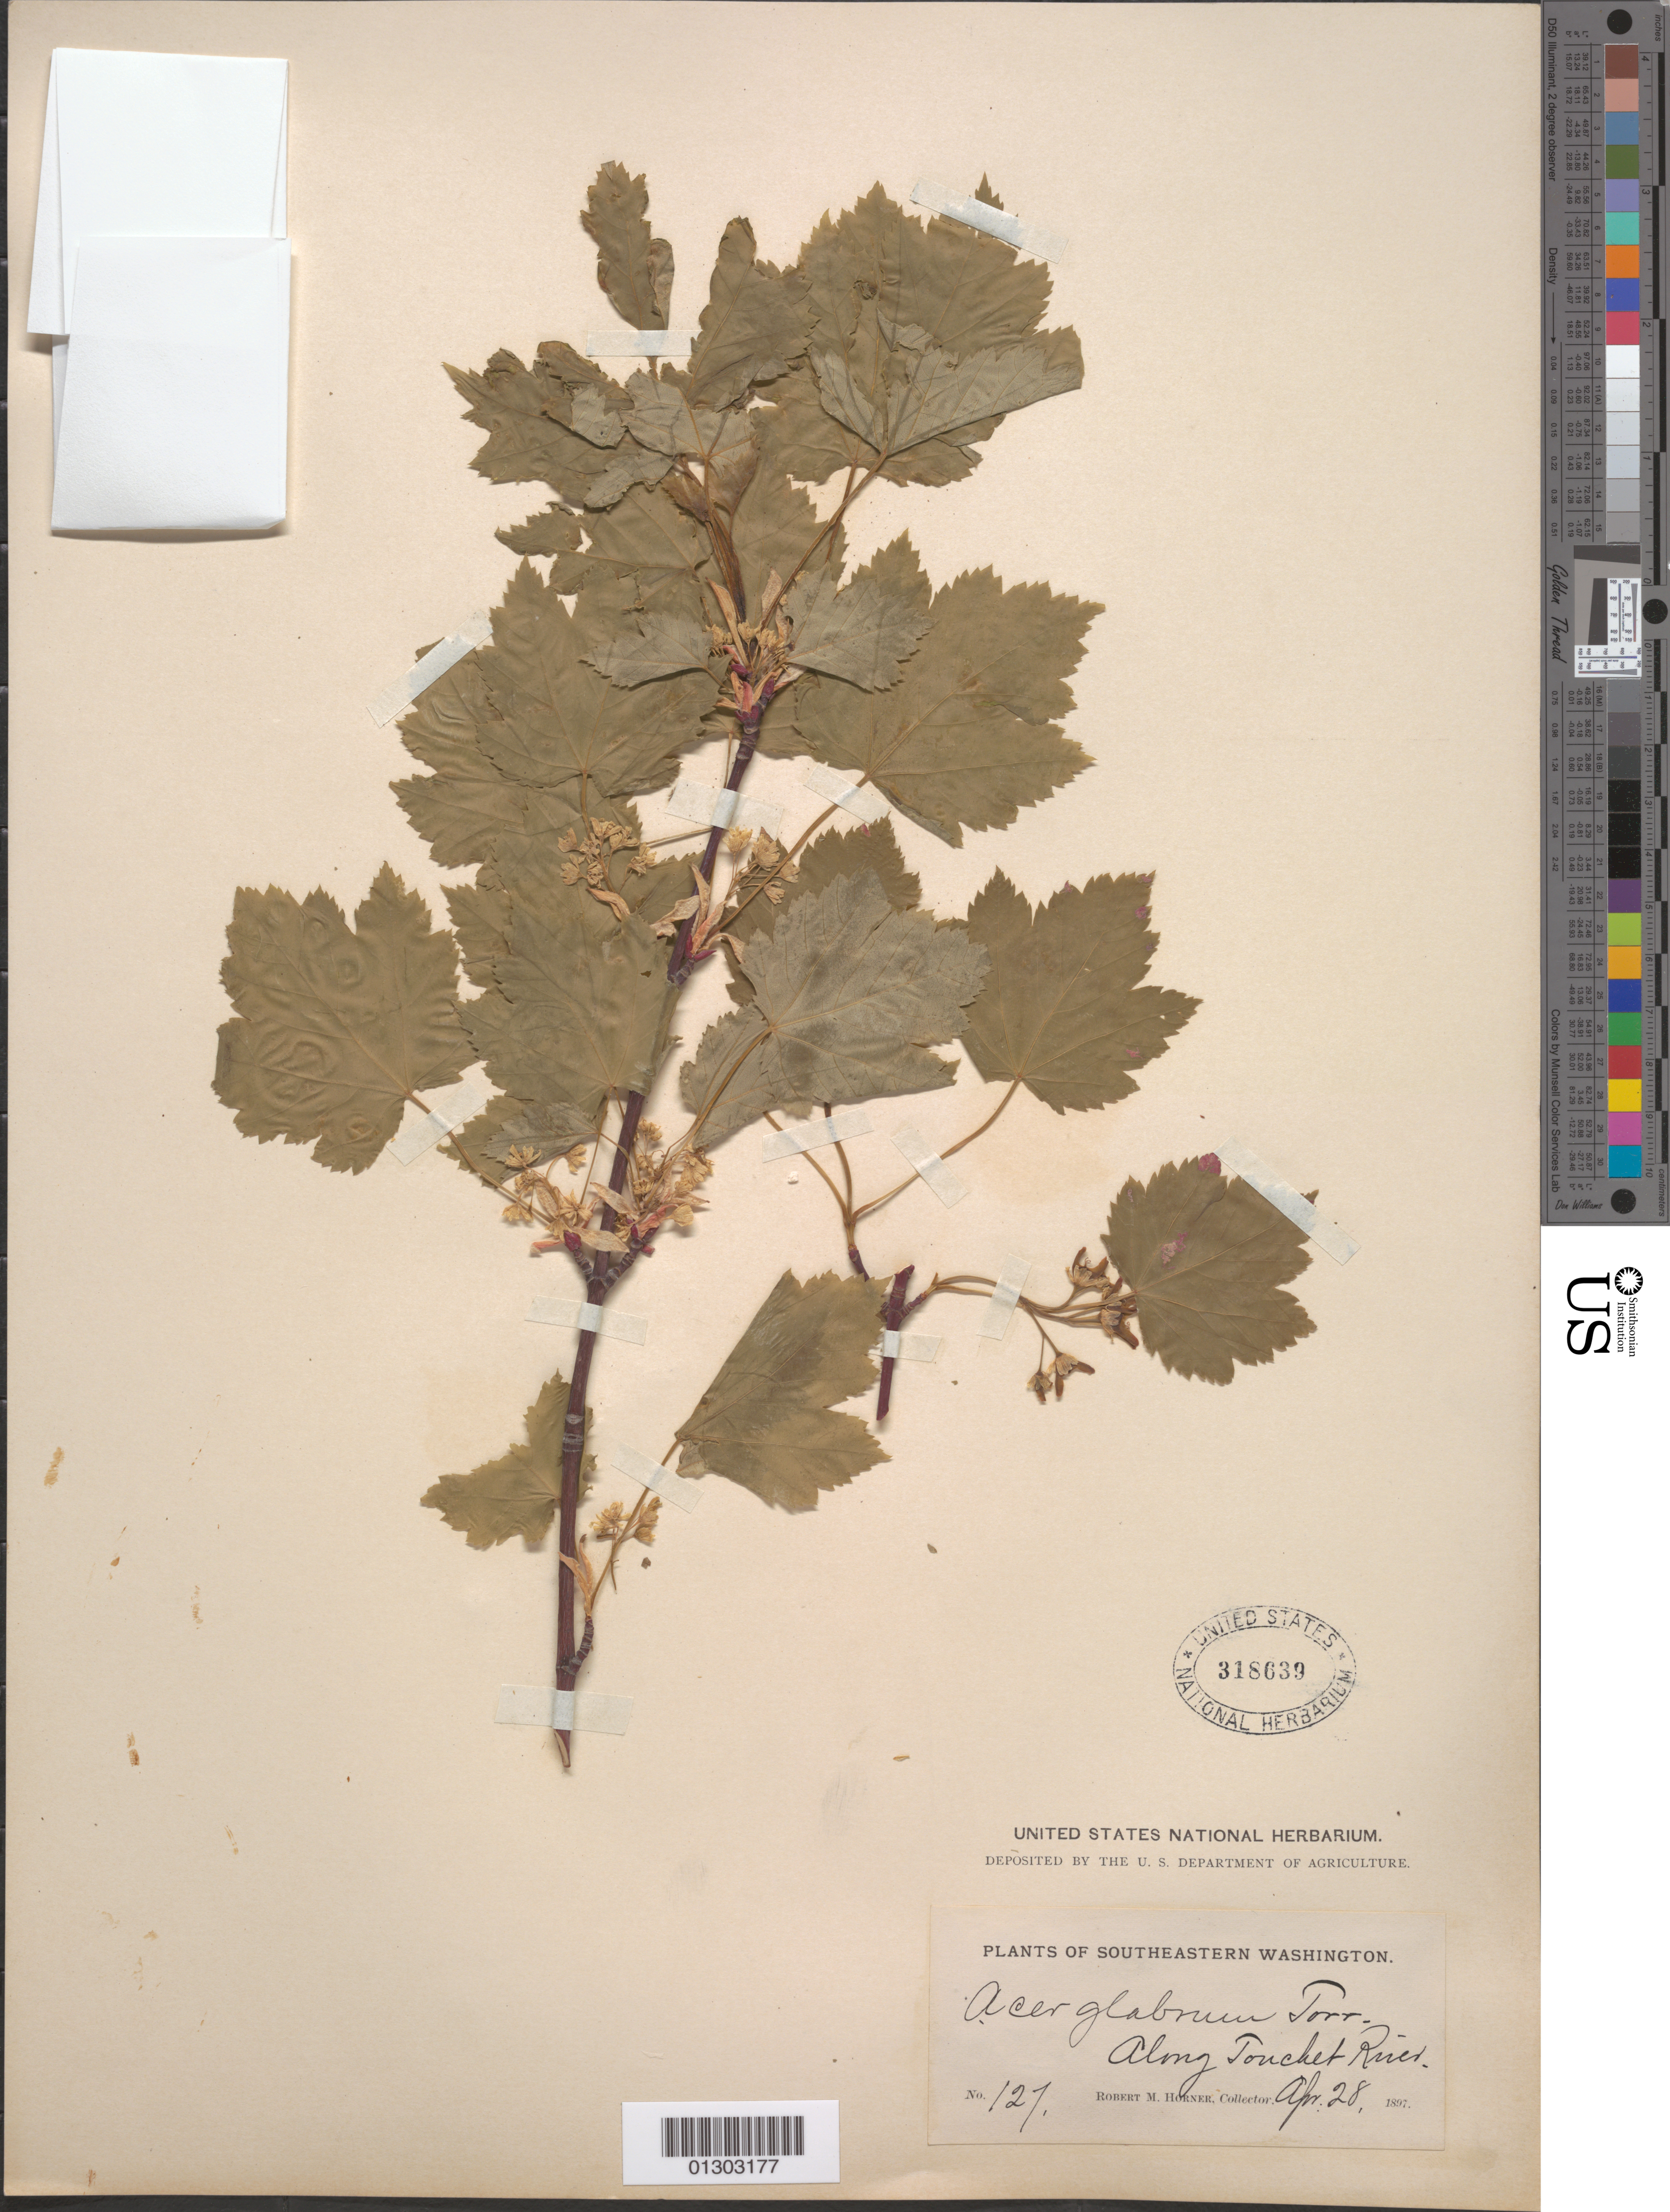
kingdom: Plantae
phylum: Tracheophyta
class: Magnoliopsida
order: Sapindales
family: Sapindaceae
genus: Acer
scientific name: Acer glabrum var. douglasii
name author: (Hook.) Dippel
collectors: R. Horner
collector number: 127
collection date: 1897-04-28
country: United States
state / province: Washington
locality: Tonchet River.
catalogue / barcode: US 318639